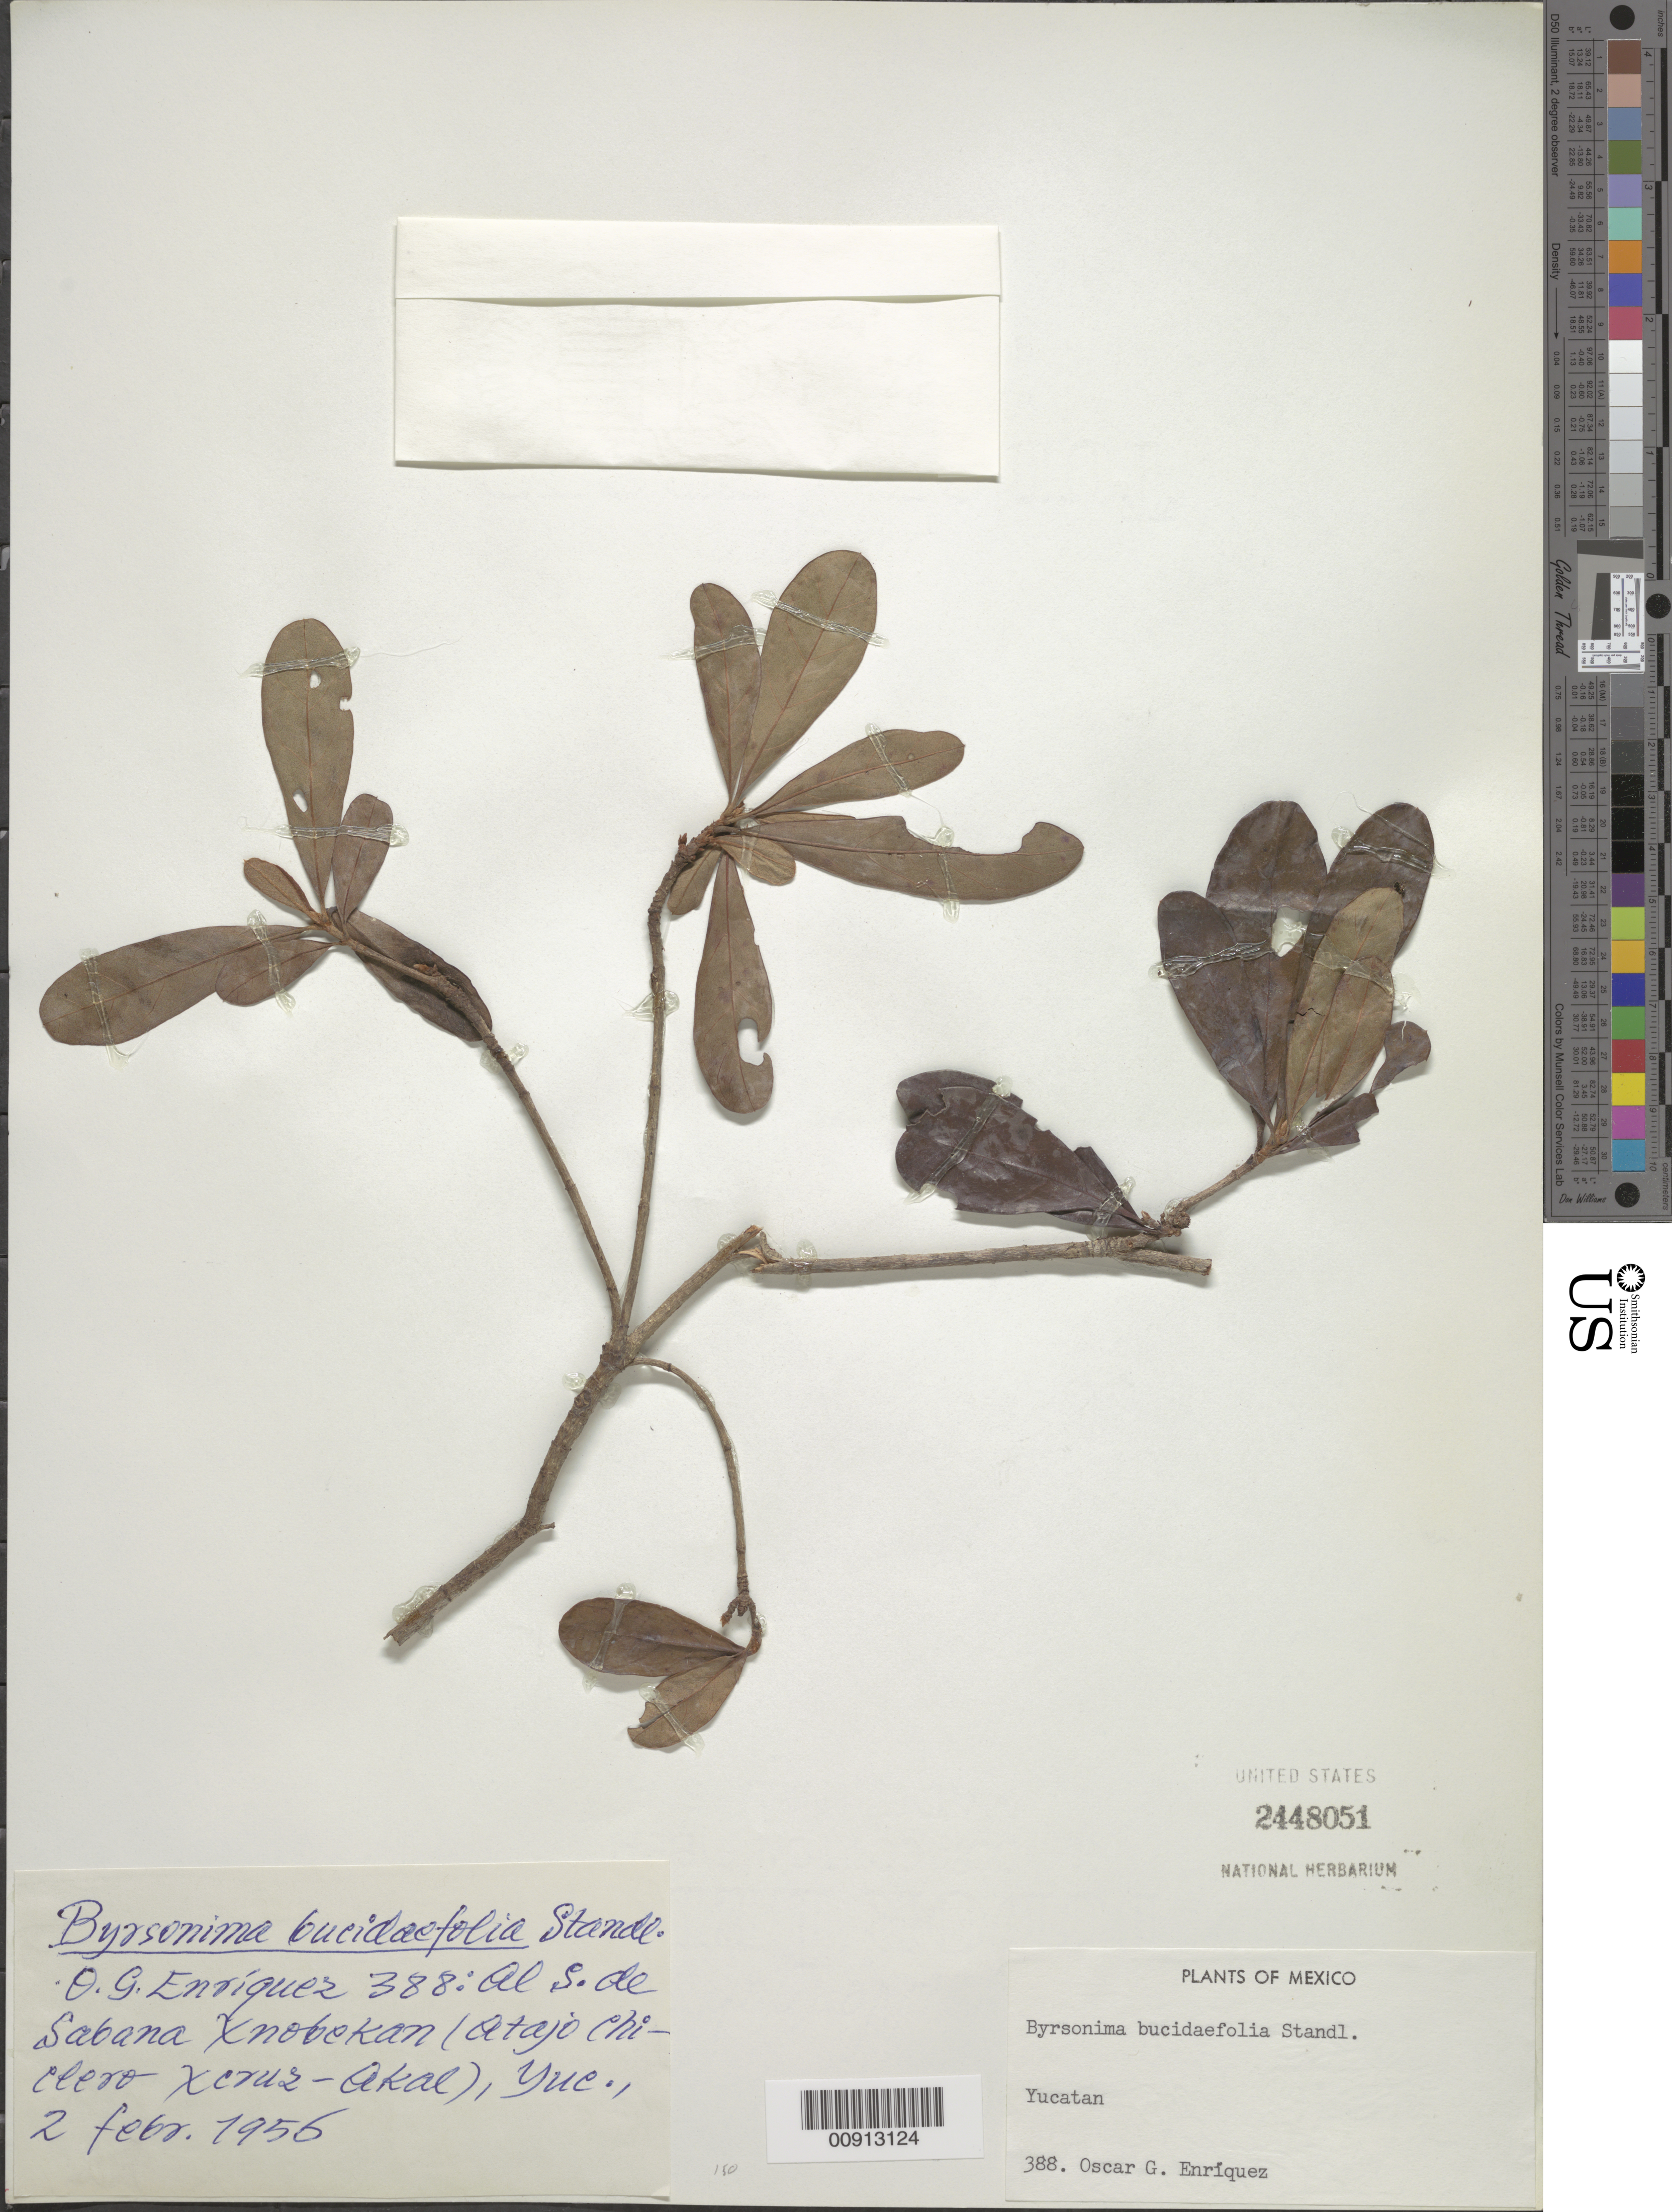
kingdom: Plantae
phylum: Tracheophyta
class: Magnoliopsida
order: Malpighiales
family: Malpighiaceae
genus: Byrsonima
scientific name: Byrsonima bucidifolia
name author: Standl.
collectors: O. Enriquez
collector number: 388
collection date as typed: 02 Feb 1956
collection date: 1956-02-02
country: Mexico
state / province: Yucatán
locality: Al S. de Sabana Xnobekan (atajo Chiclero Xcruz-Akal), Yucatán.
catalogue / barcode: US 2448051